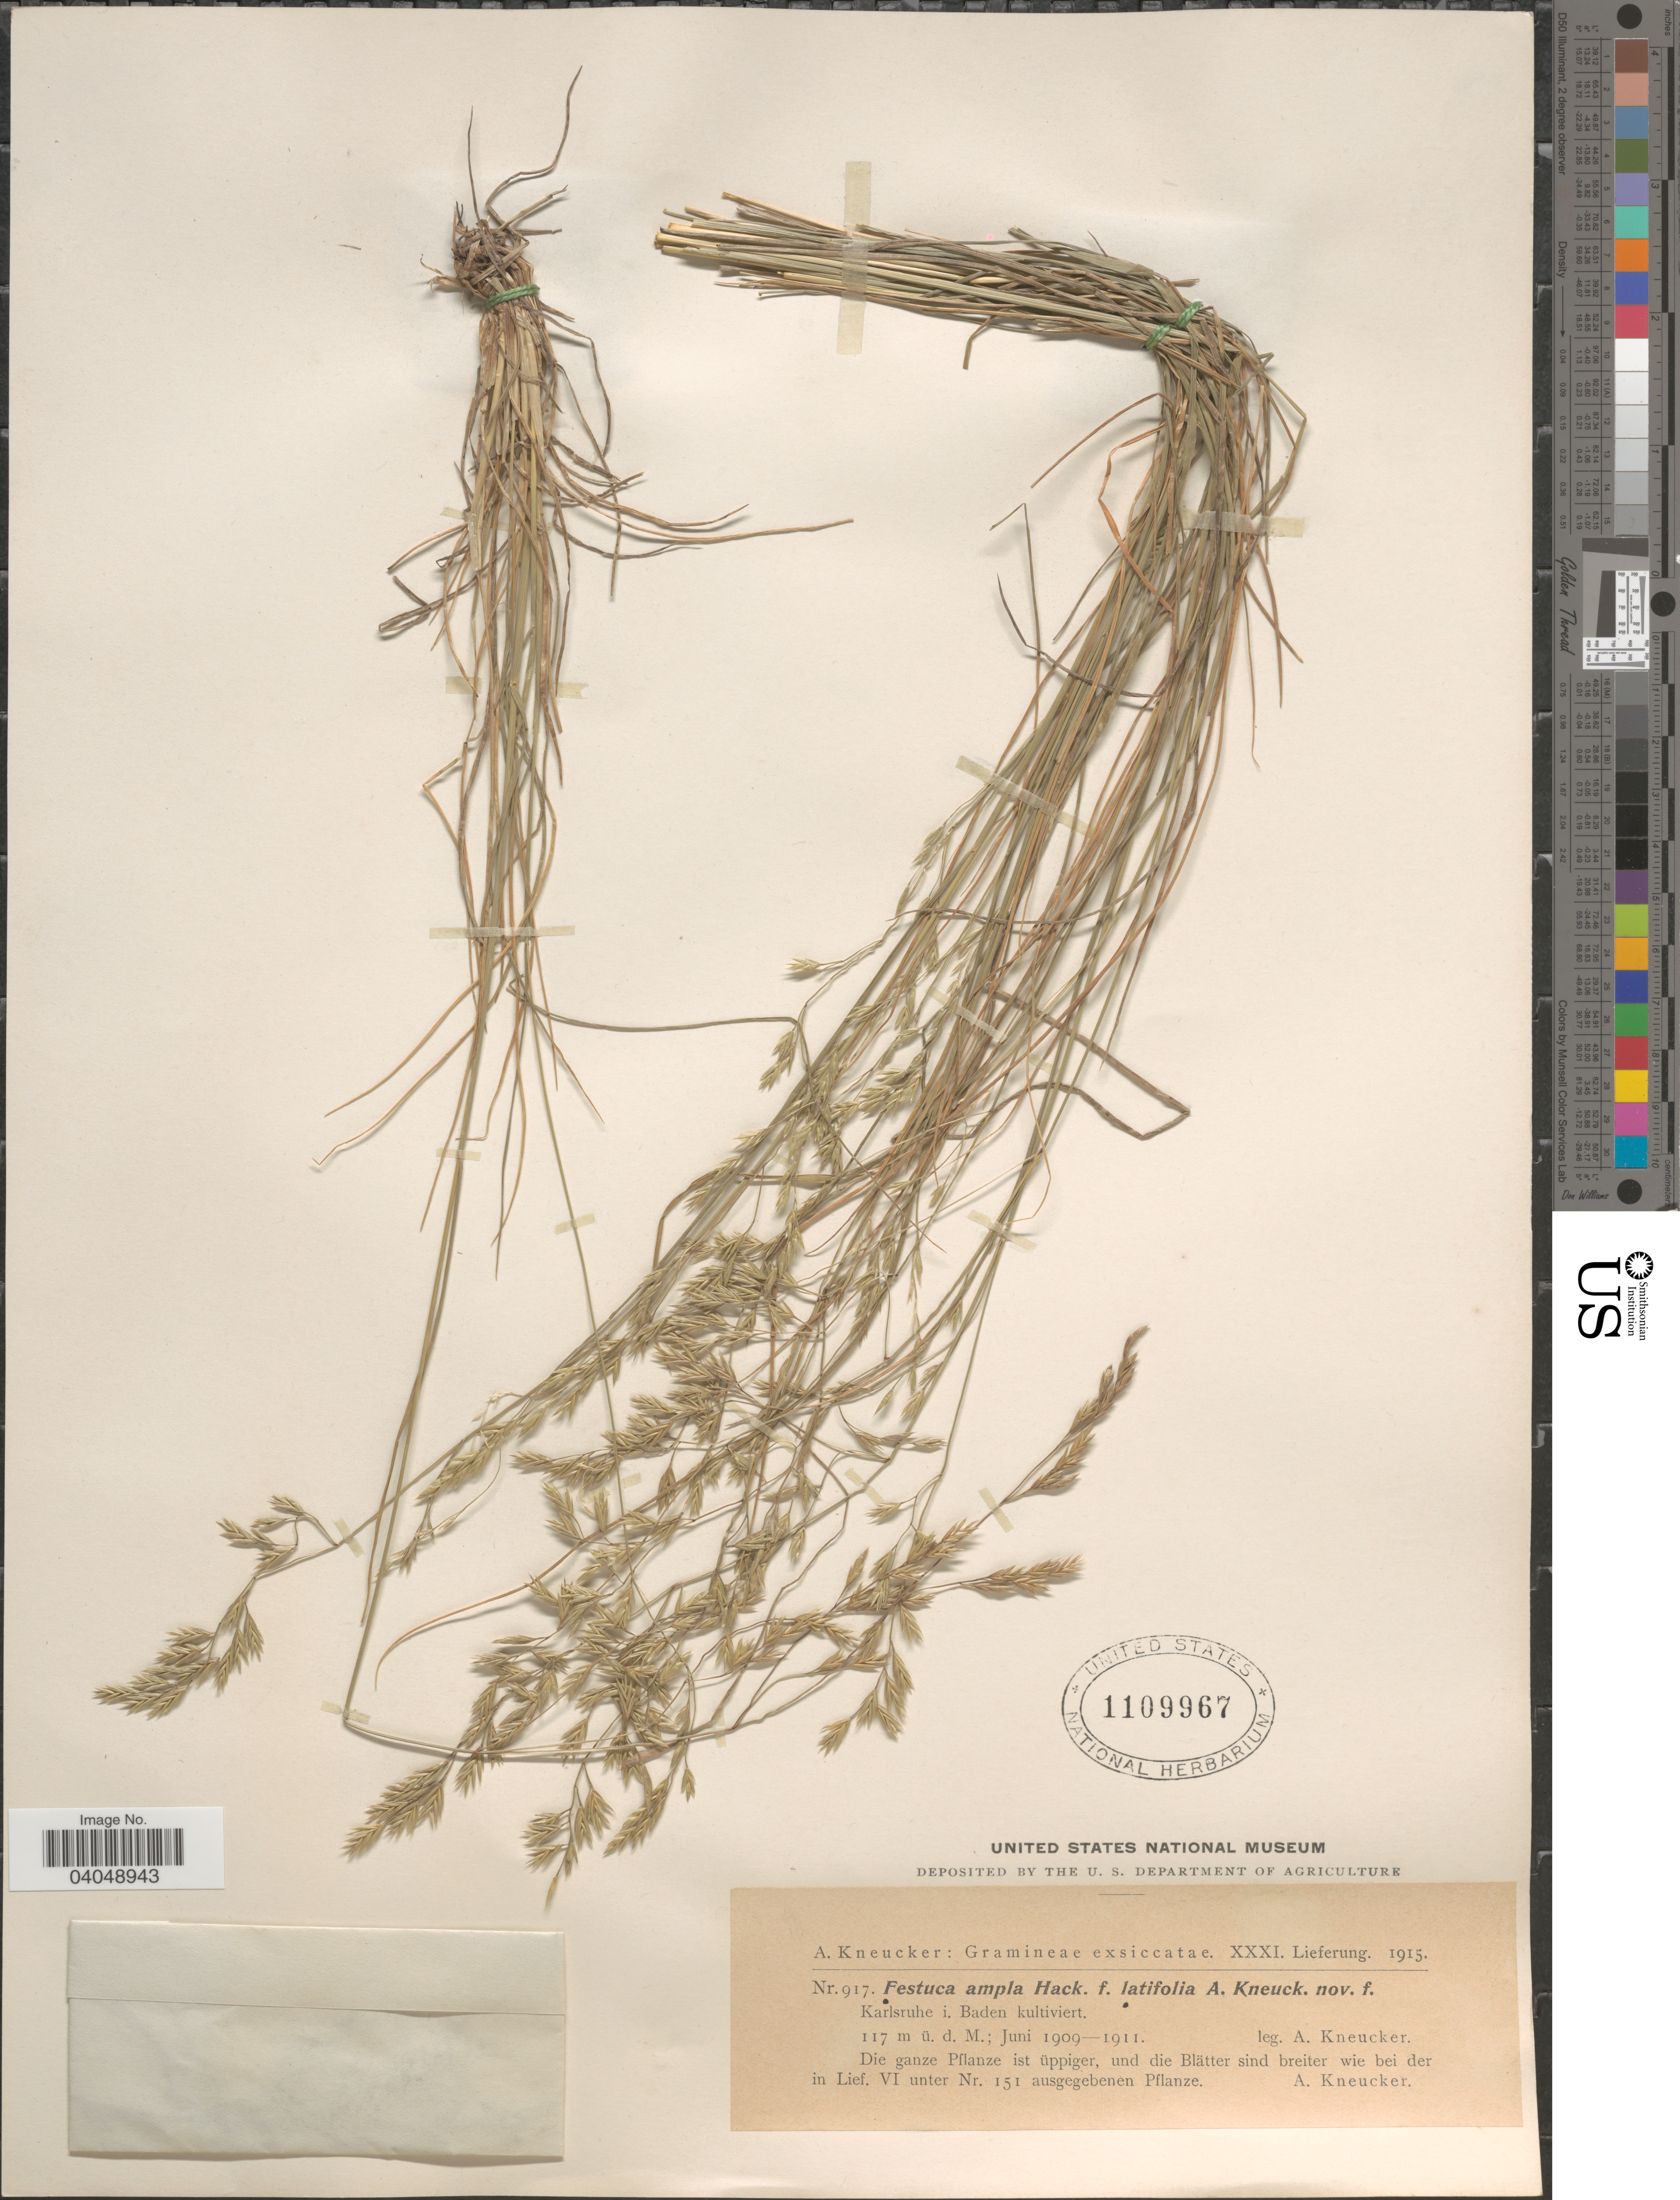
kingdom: Plantae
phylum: Tracheophyta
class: Liliopsida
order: Poales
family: Poaceae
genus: Festuca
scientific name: Festuca ampla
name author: Hack.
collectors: A. Kneucker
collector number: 917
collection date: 1909-06/1911-06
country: Germany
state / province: Baden-Württemberg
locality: Karlsruhe i. Baden.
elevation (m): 117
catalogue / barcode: US 1109967